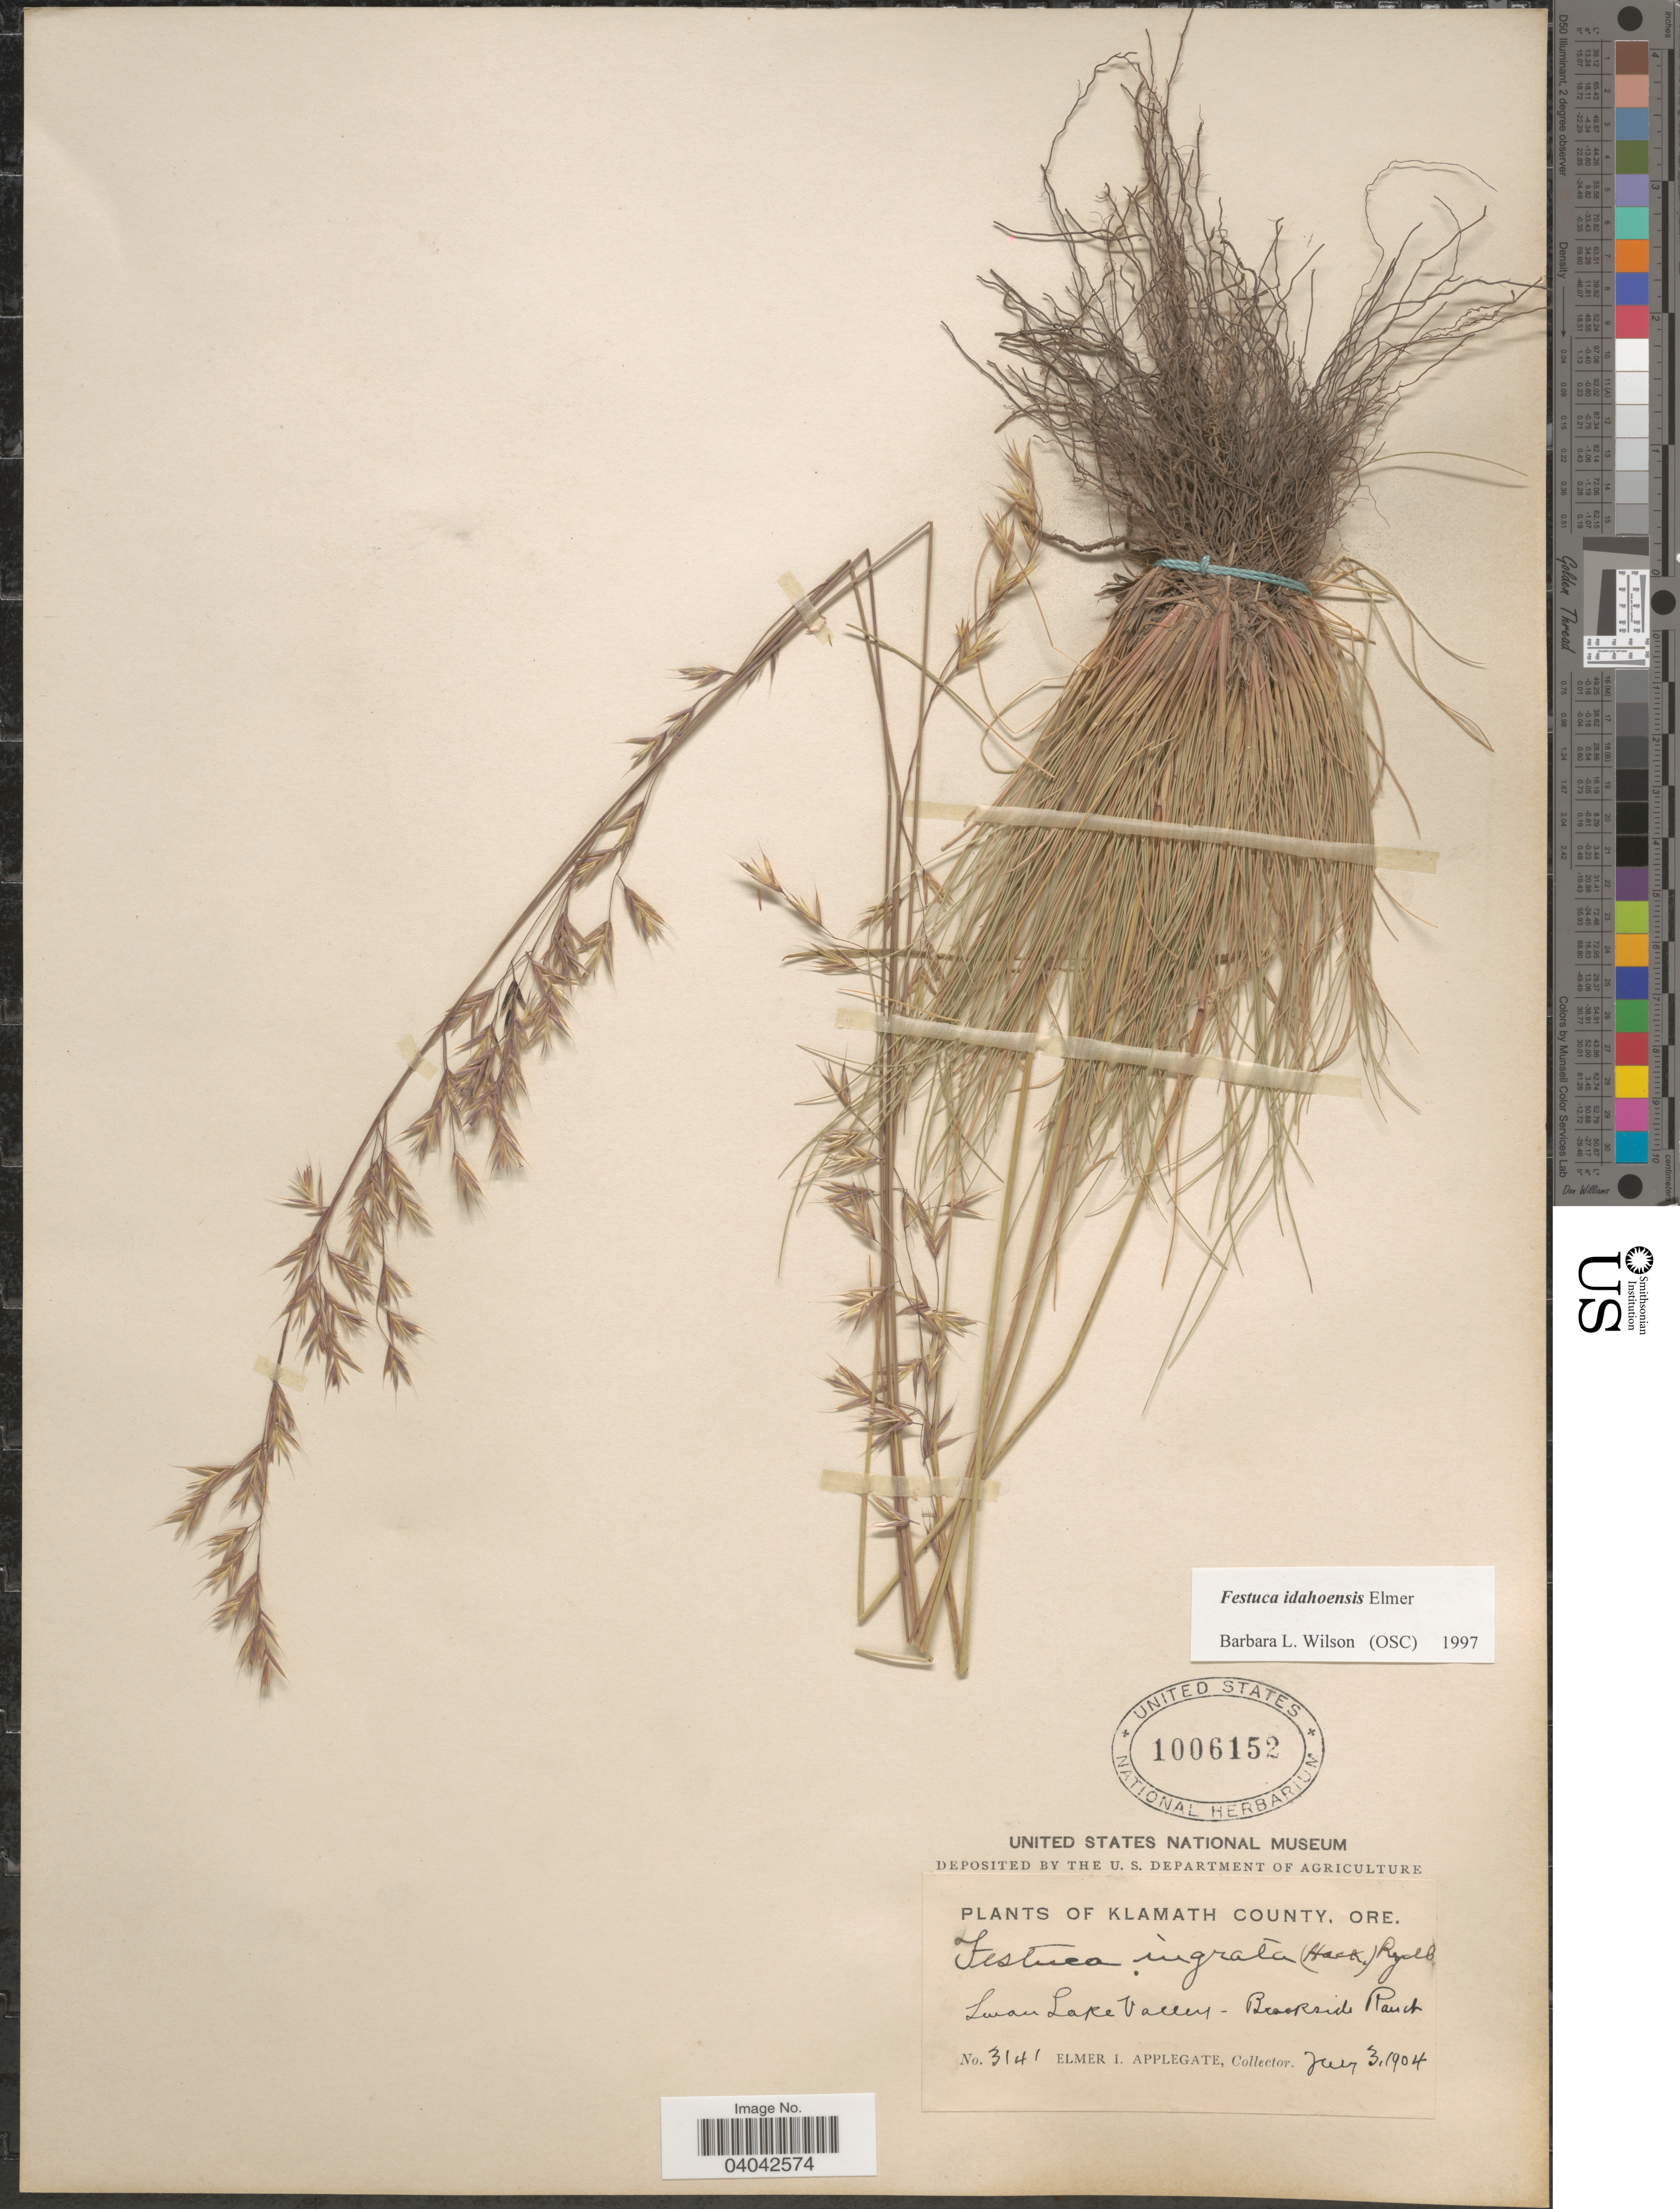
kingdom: Plantae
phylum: Tracheophyta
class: Liliopsida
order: Poales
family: Poaceae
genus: Festuca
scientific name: Festuca idahoensis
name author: Elmer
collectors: E. I. Applegate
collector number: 3141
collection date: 1904-07-03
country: United States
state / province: Oregon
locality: Klamath County. Swan Lake Valley - Brookside Ranch.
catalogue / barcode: US 1006152